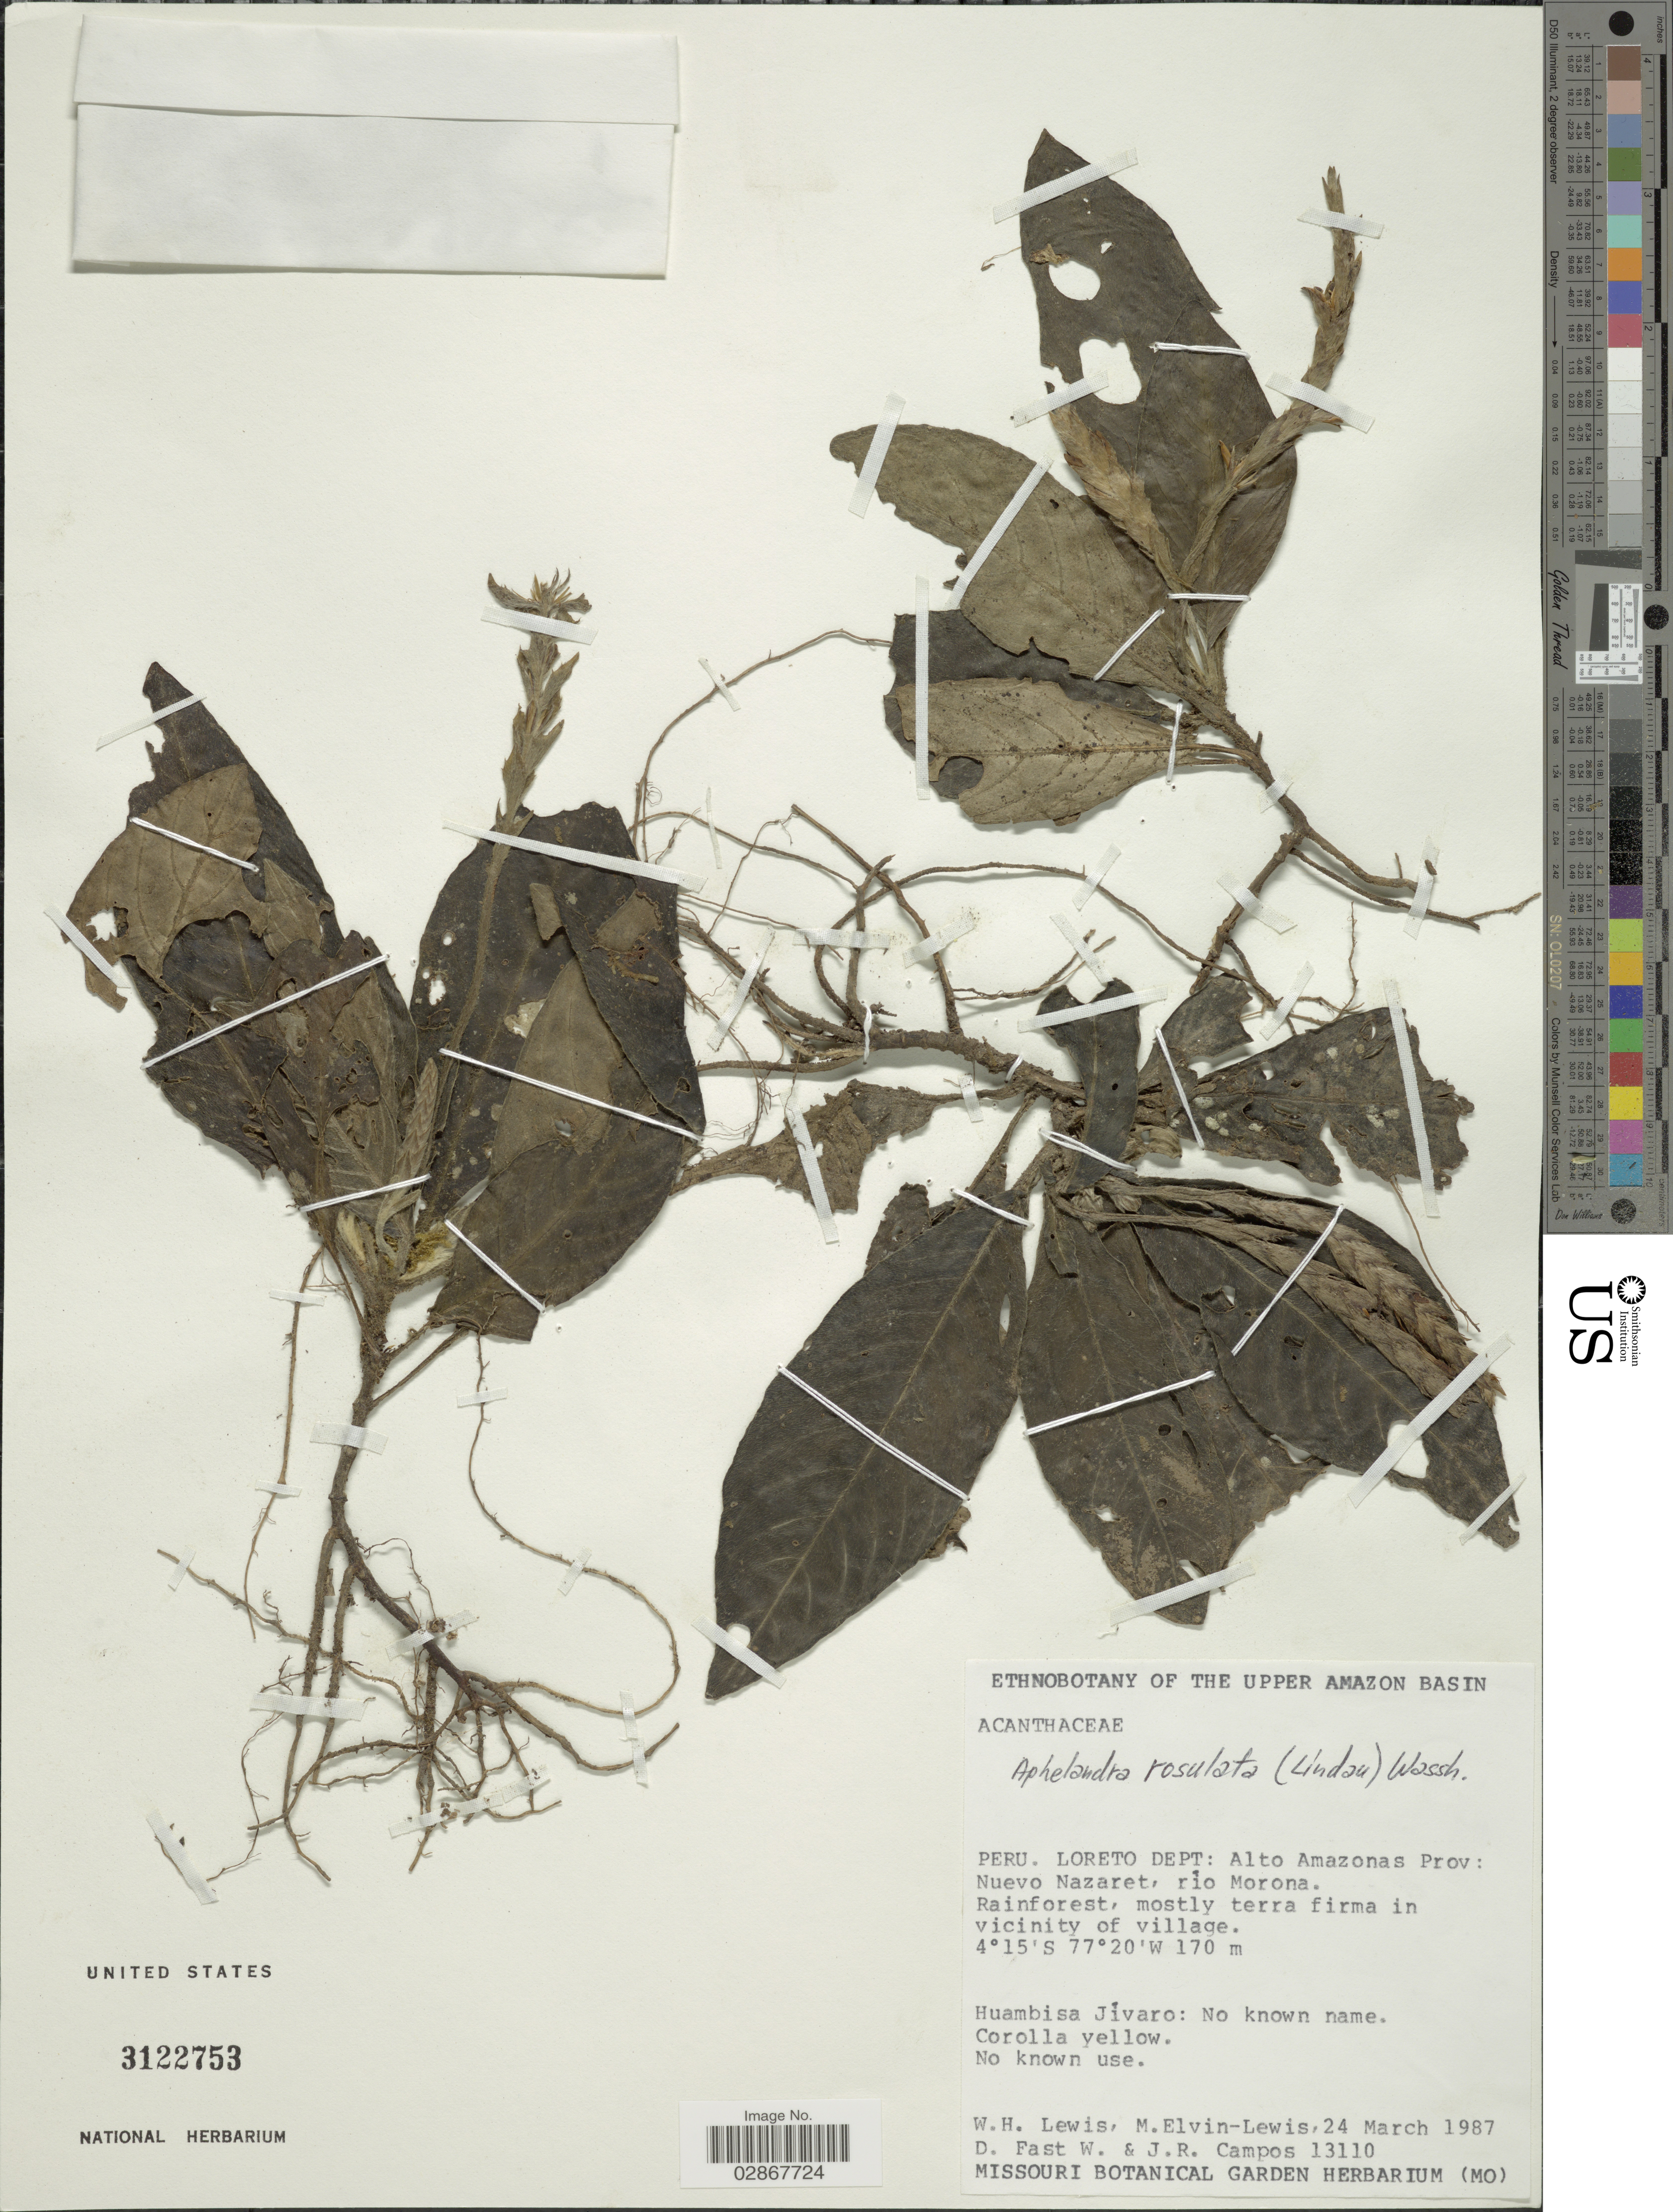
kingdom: Plantae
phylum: Tracheophyta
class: Magnoliopsida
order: Lamiales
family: Acanthaceae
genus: Aphelandra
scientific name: Aphelandra rosulata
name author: (Lindau) Wassh.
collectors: W. H. Lewis, M. Elvin-Lewis, D. Fast & J. Campos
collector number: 13110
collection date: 1987-03-24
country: Peru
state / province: Loreto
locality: Dept: Alto Amazonas Prov: Nuevo Nazaret, río Morona. The Upper Amazon Basin.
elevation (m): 170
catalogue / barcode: US 3122753